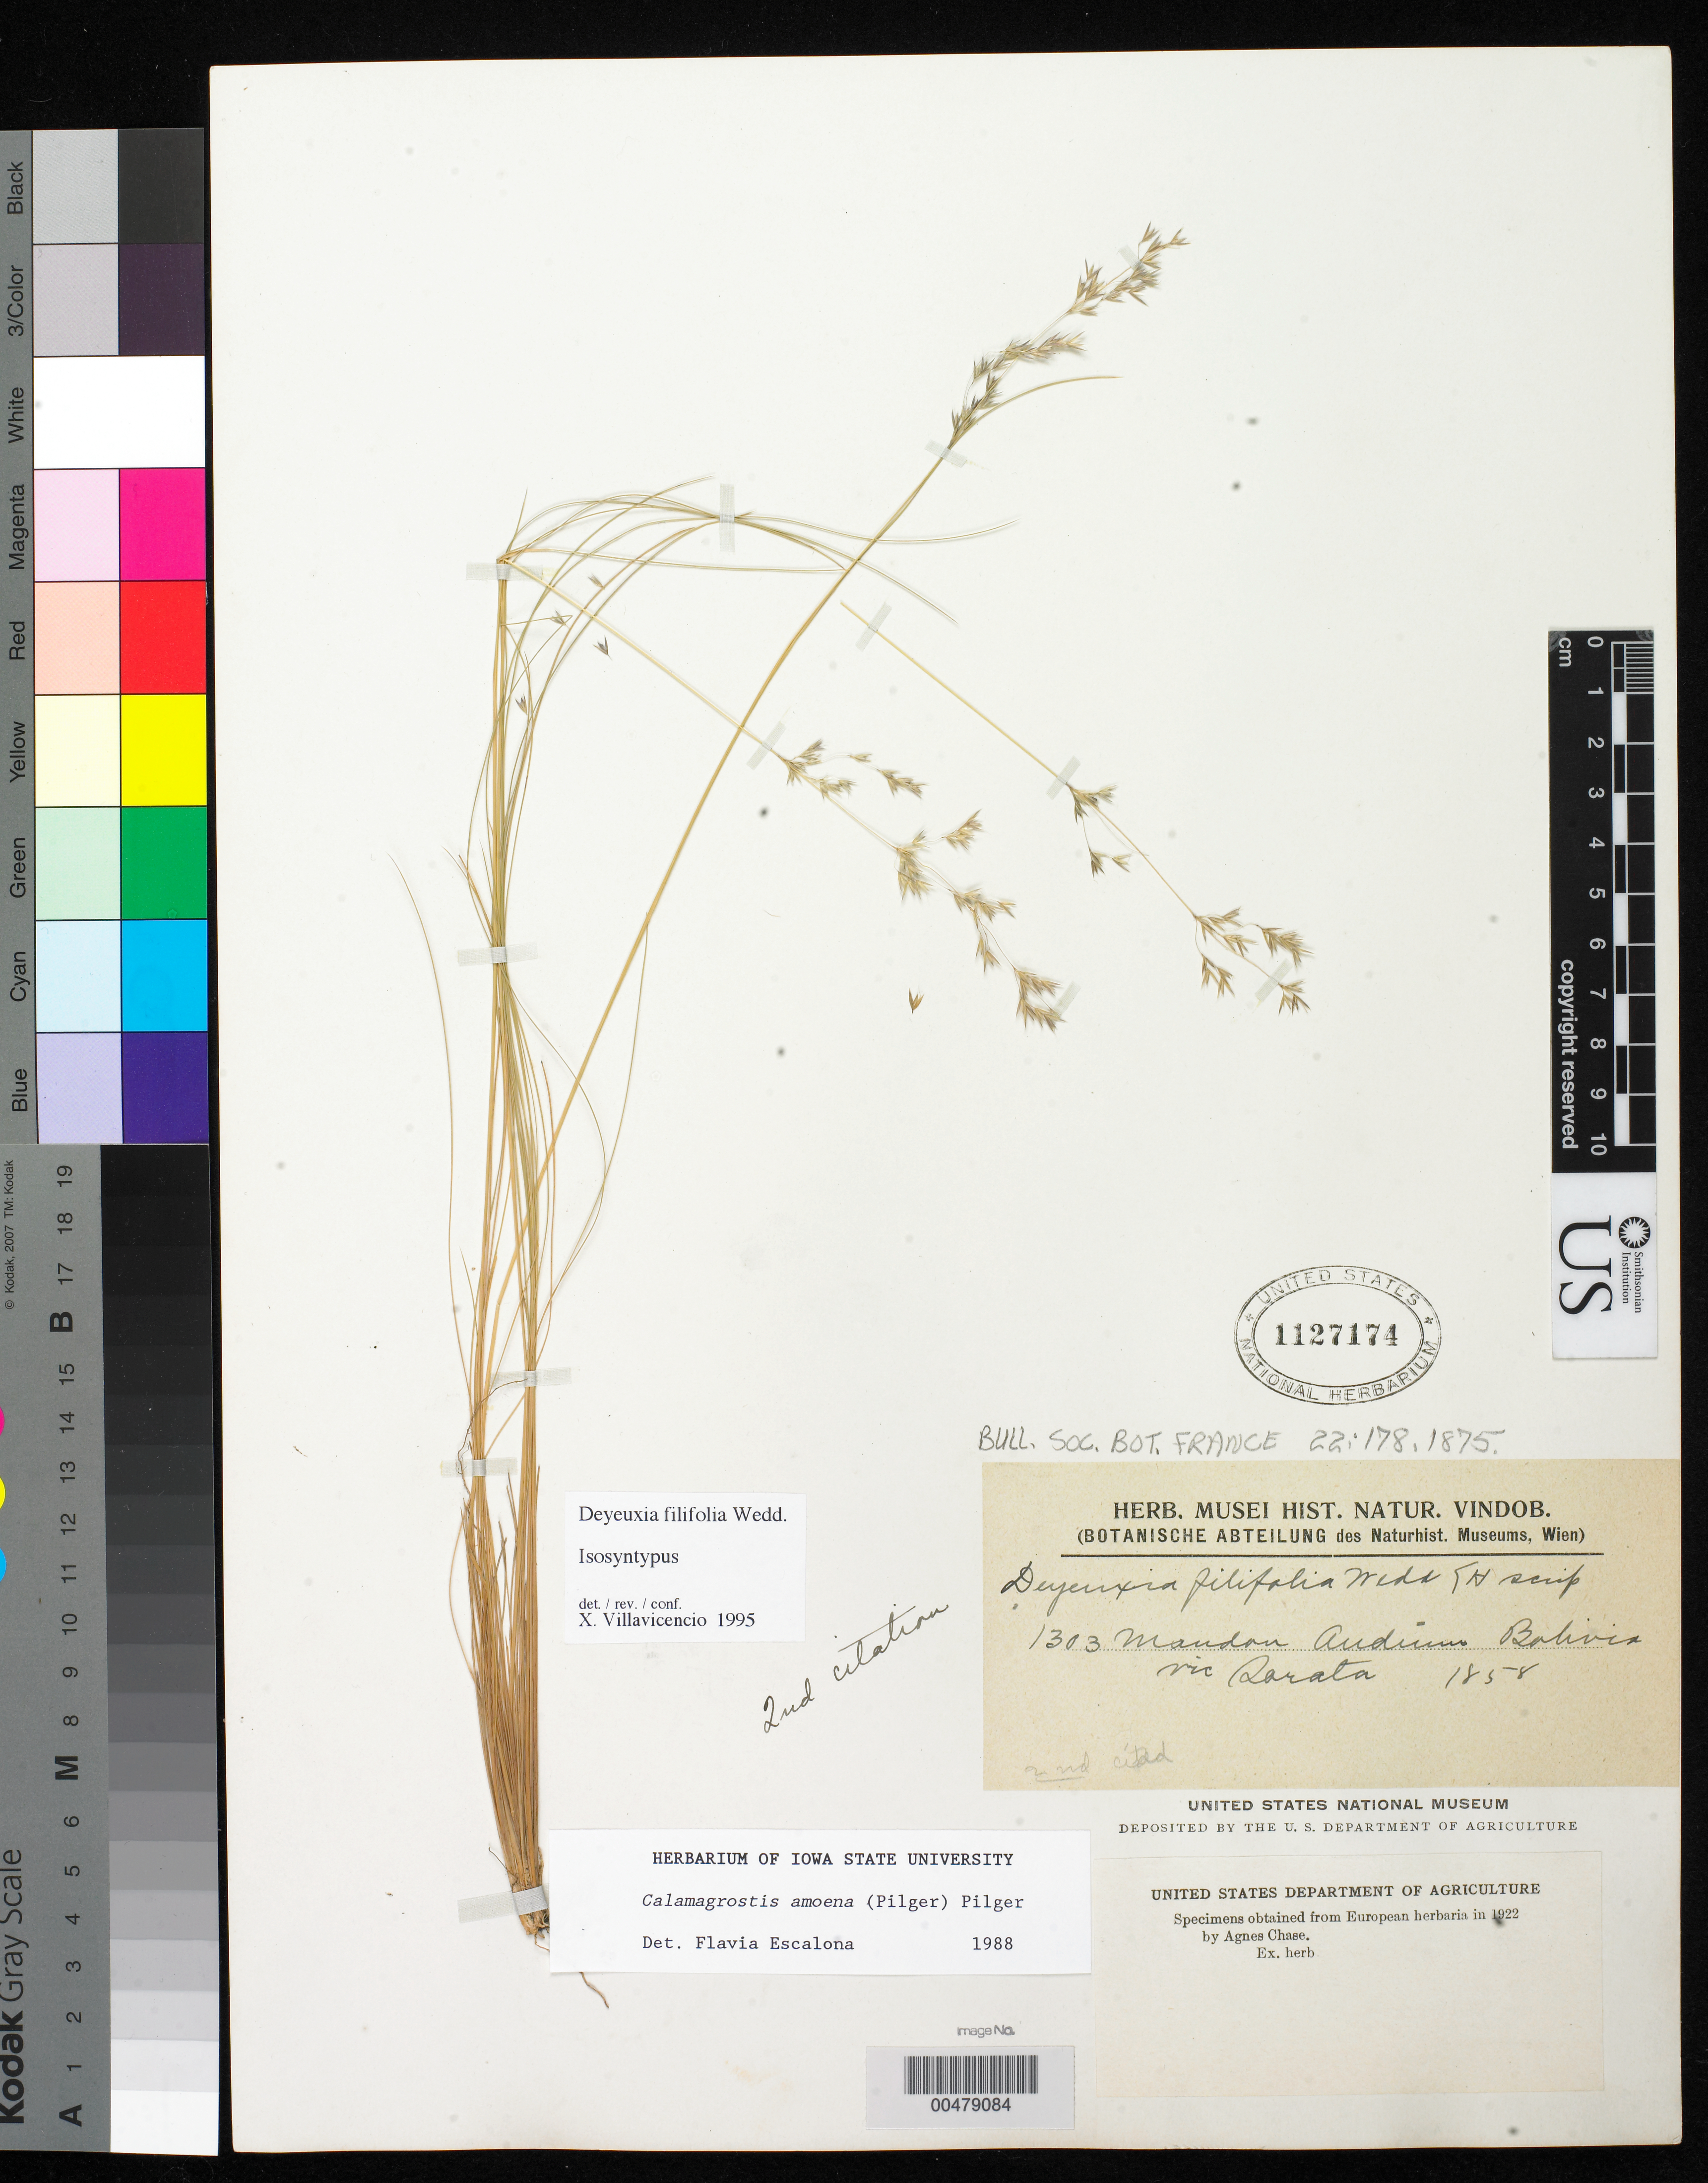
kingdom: Plantae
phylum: Tracheophyta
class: Liliopsida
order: Poales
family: Poaceae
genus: Deyeuxia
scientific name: Deyeuxia filifolia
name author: Wedd.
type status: Isosyntype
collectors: G. Mandon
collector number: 1303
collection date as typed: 1858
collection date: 1858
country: Bolivia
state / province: La Paz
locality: Andes, vicinis Sorata. [Andes, vicinity of Sorata]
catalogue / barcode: US 1127174